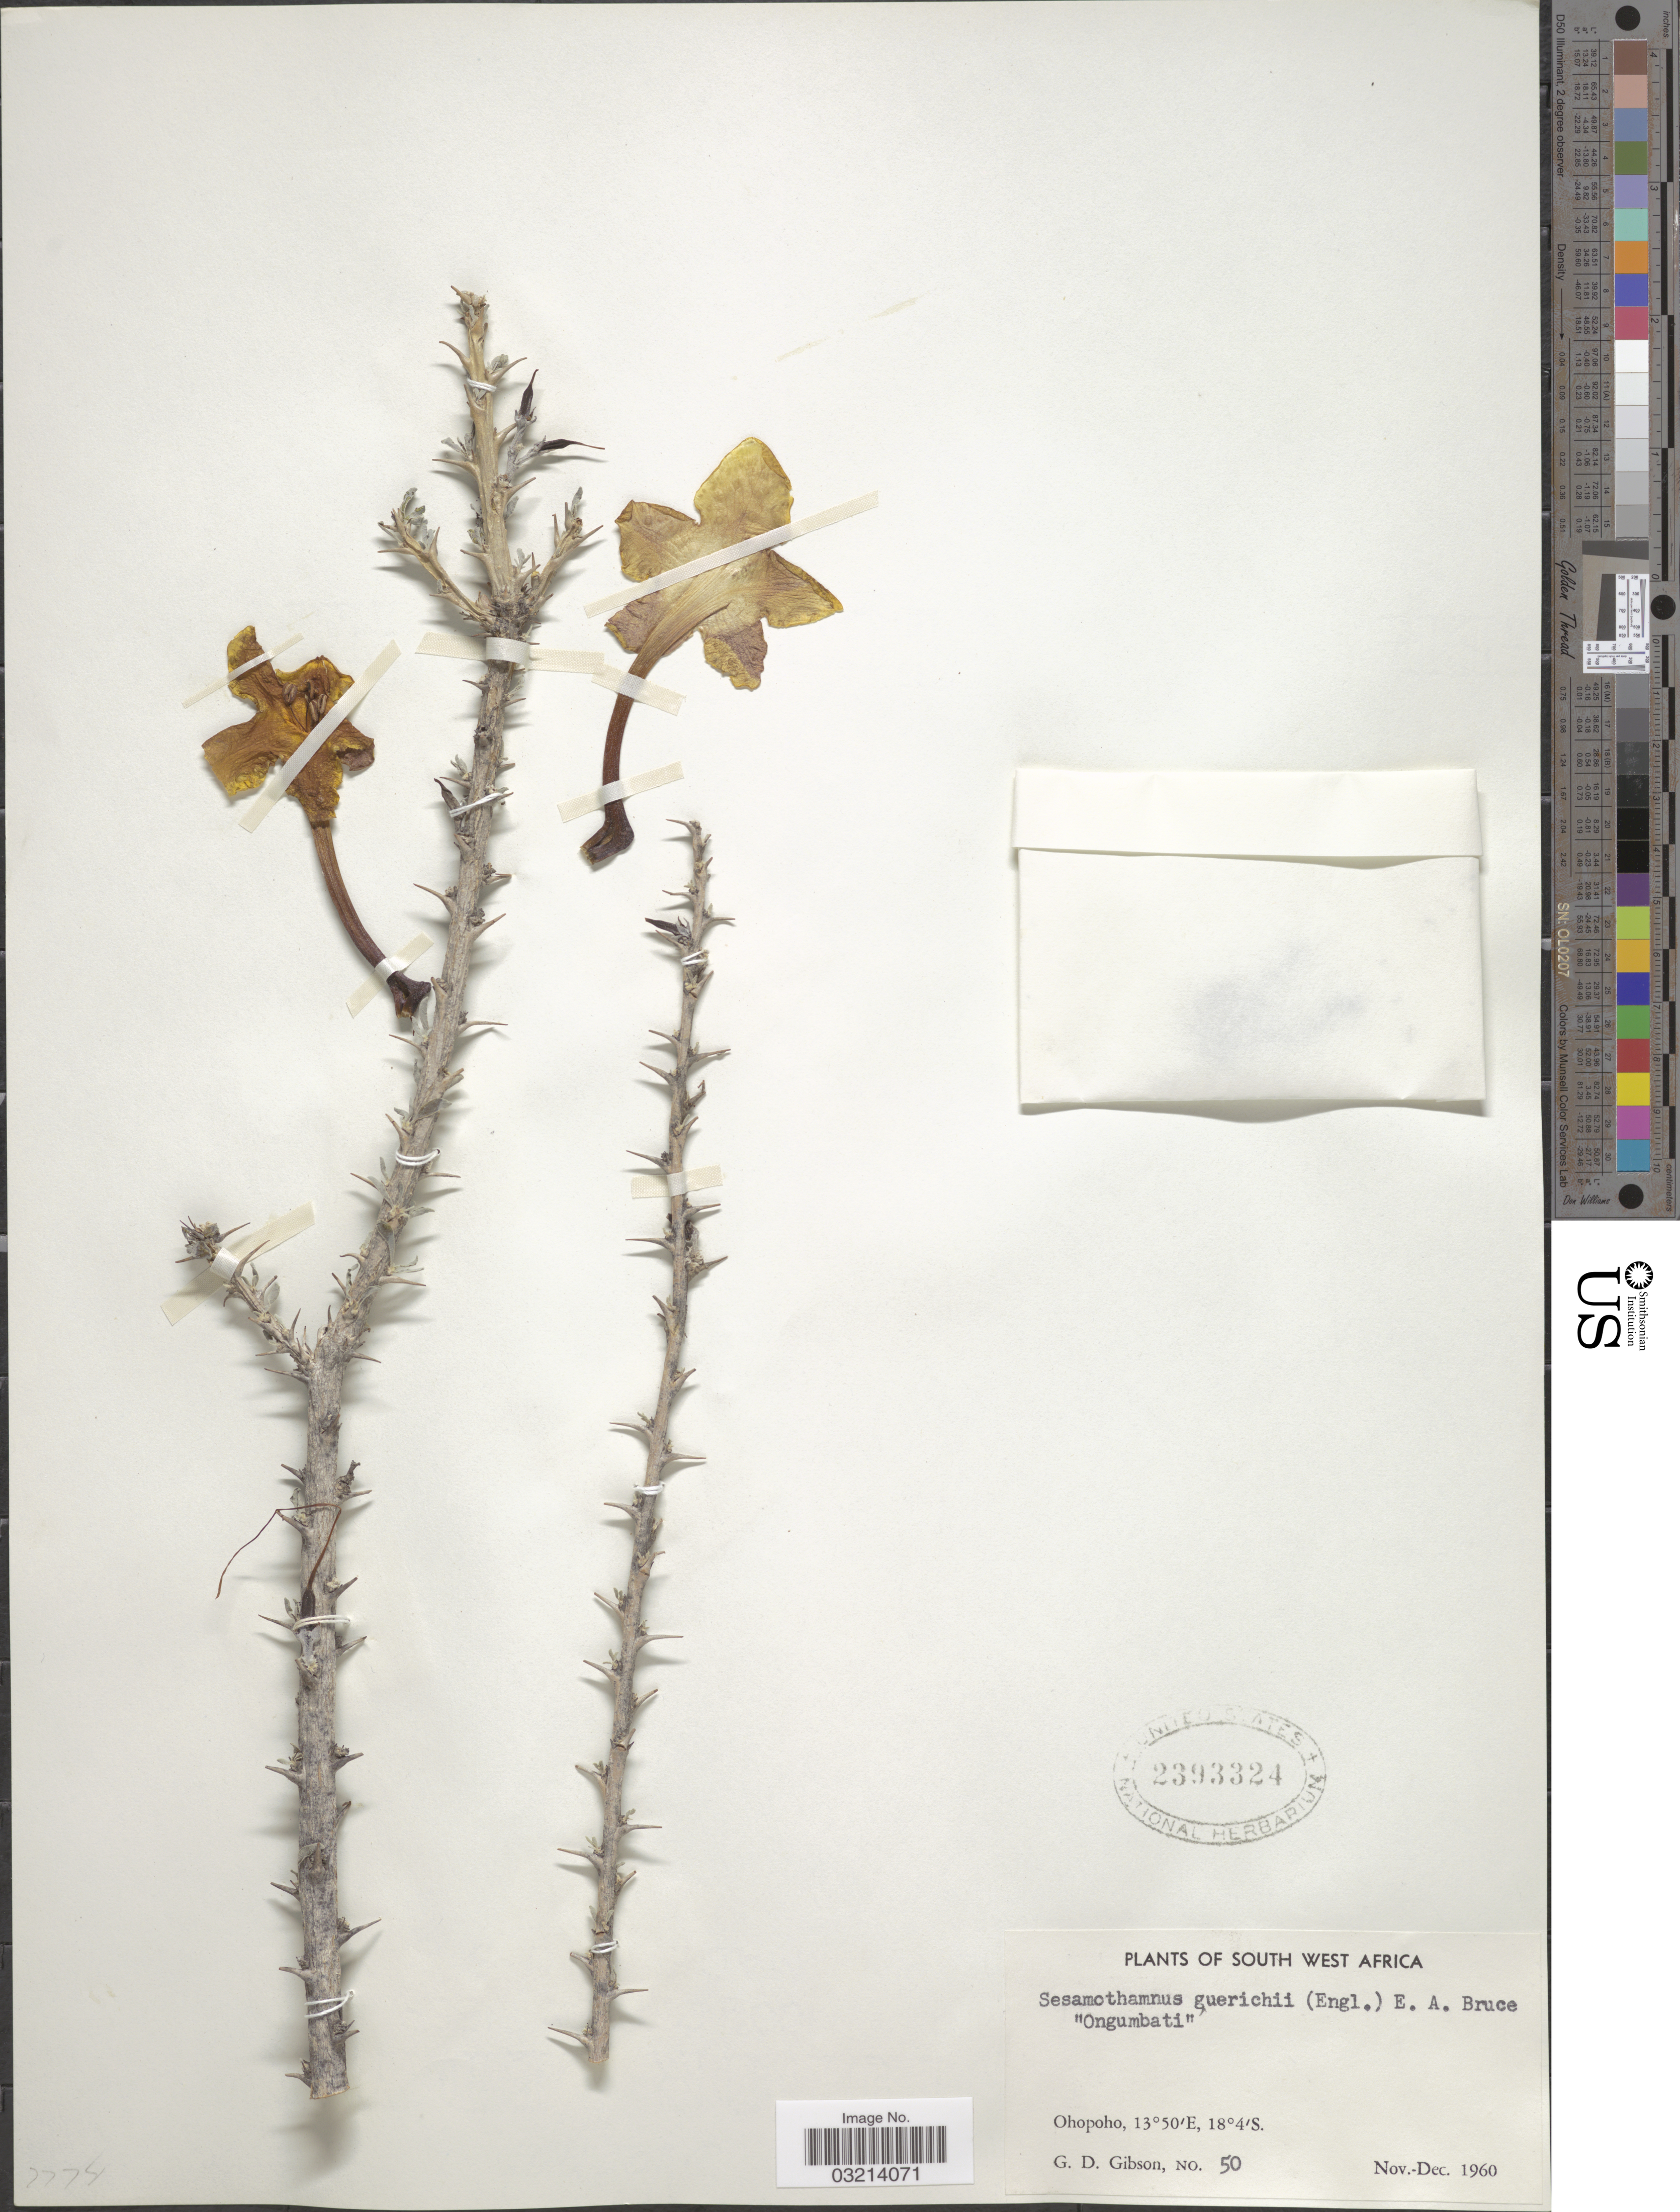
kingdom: Plantae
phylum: Tracheophyta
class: Magnoliopsida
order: Lamiales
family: Pedaliaceae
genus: Sesamothamnus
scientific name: Sesamothamnus guerichii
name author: (Engl.) E.A. Bruce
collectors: G. D. Gibson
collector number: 50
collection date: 1960-11/1960-12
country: Namibia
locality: South West Africa. Ohopoho.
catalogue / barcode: US 2393324